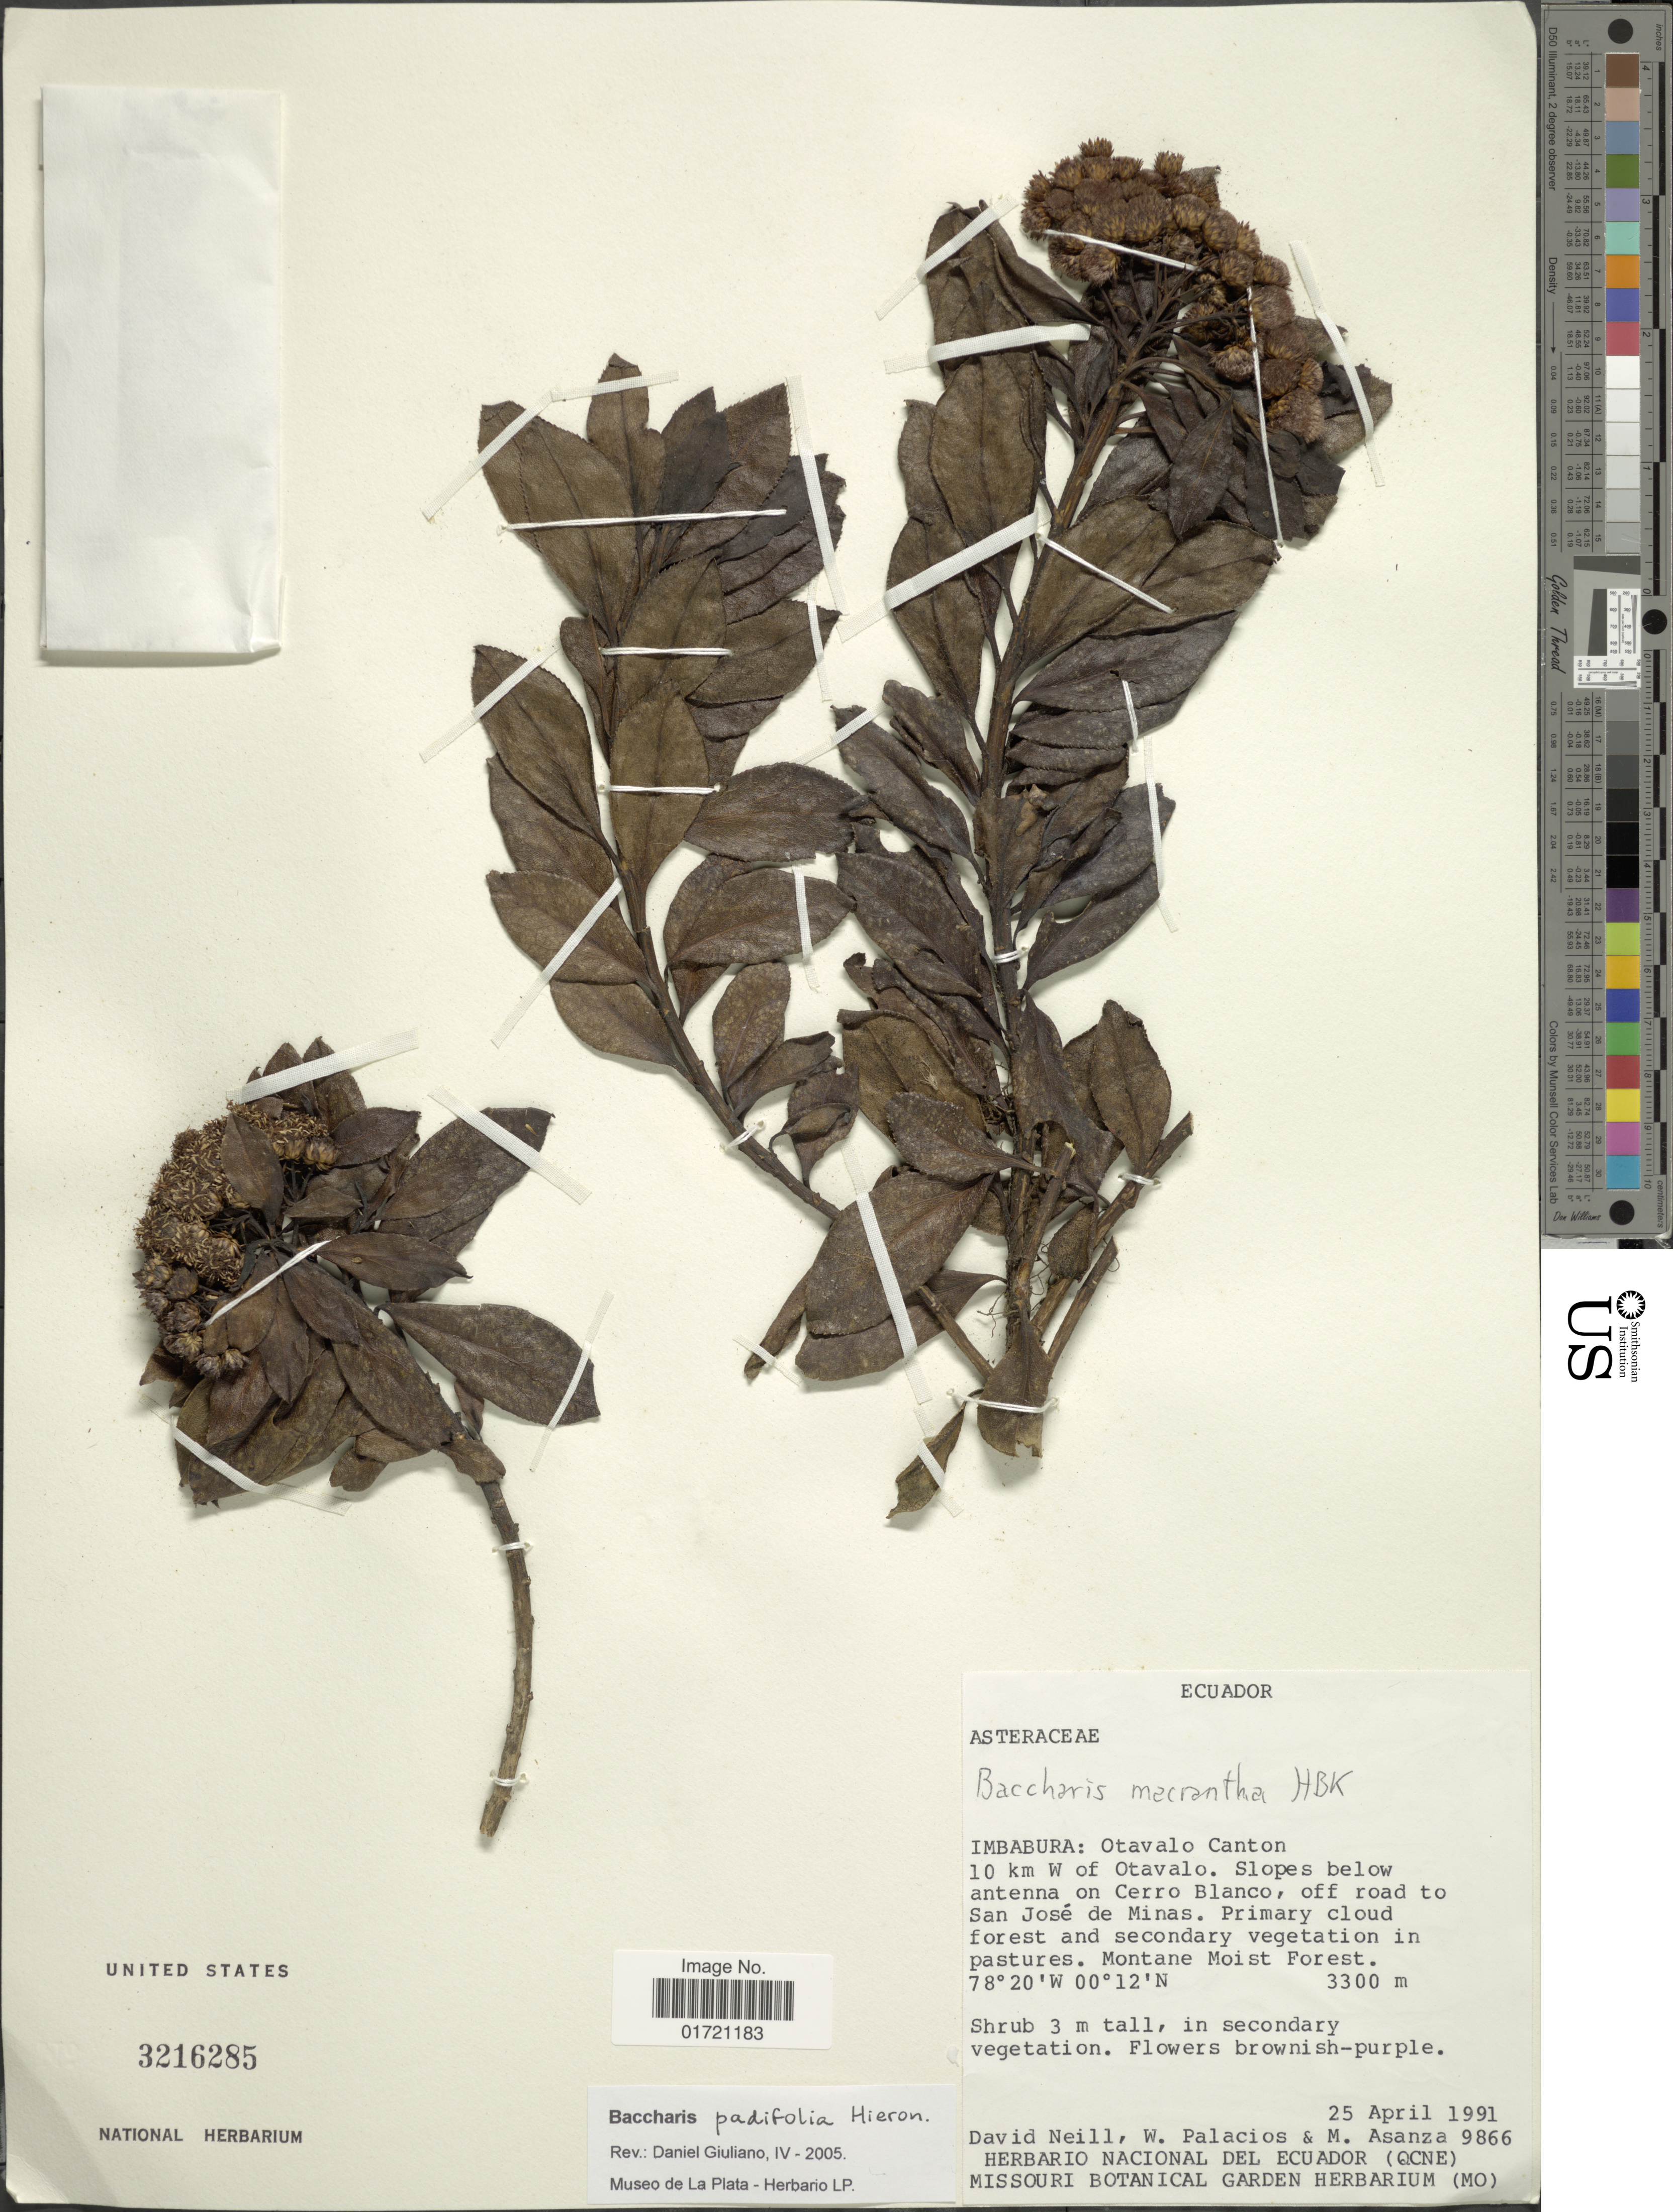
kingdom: Plantae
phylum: Tracheophyta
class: Magnoliopsida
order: Asterales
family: Asteraceae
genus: Baccharis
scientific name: Baccharis padifolia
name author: Hieron.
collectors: D. A. Neill, W. Palacios & M. Asanza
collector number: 9866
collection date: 1991-04-25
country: Ecuador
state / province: Imbabura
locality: Imbabura: Otavalo Canton. 10 km W of Otavalo. Slopes below antenna on Cerro Blanco, off road to San José de Minas.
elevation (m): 3300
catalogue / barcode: US 3216285